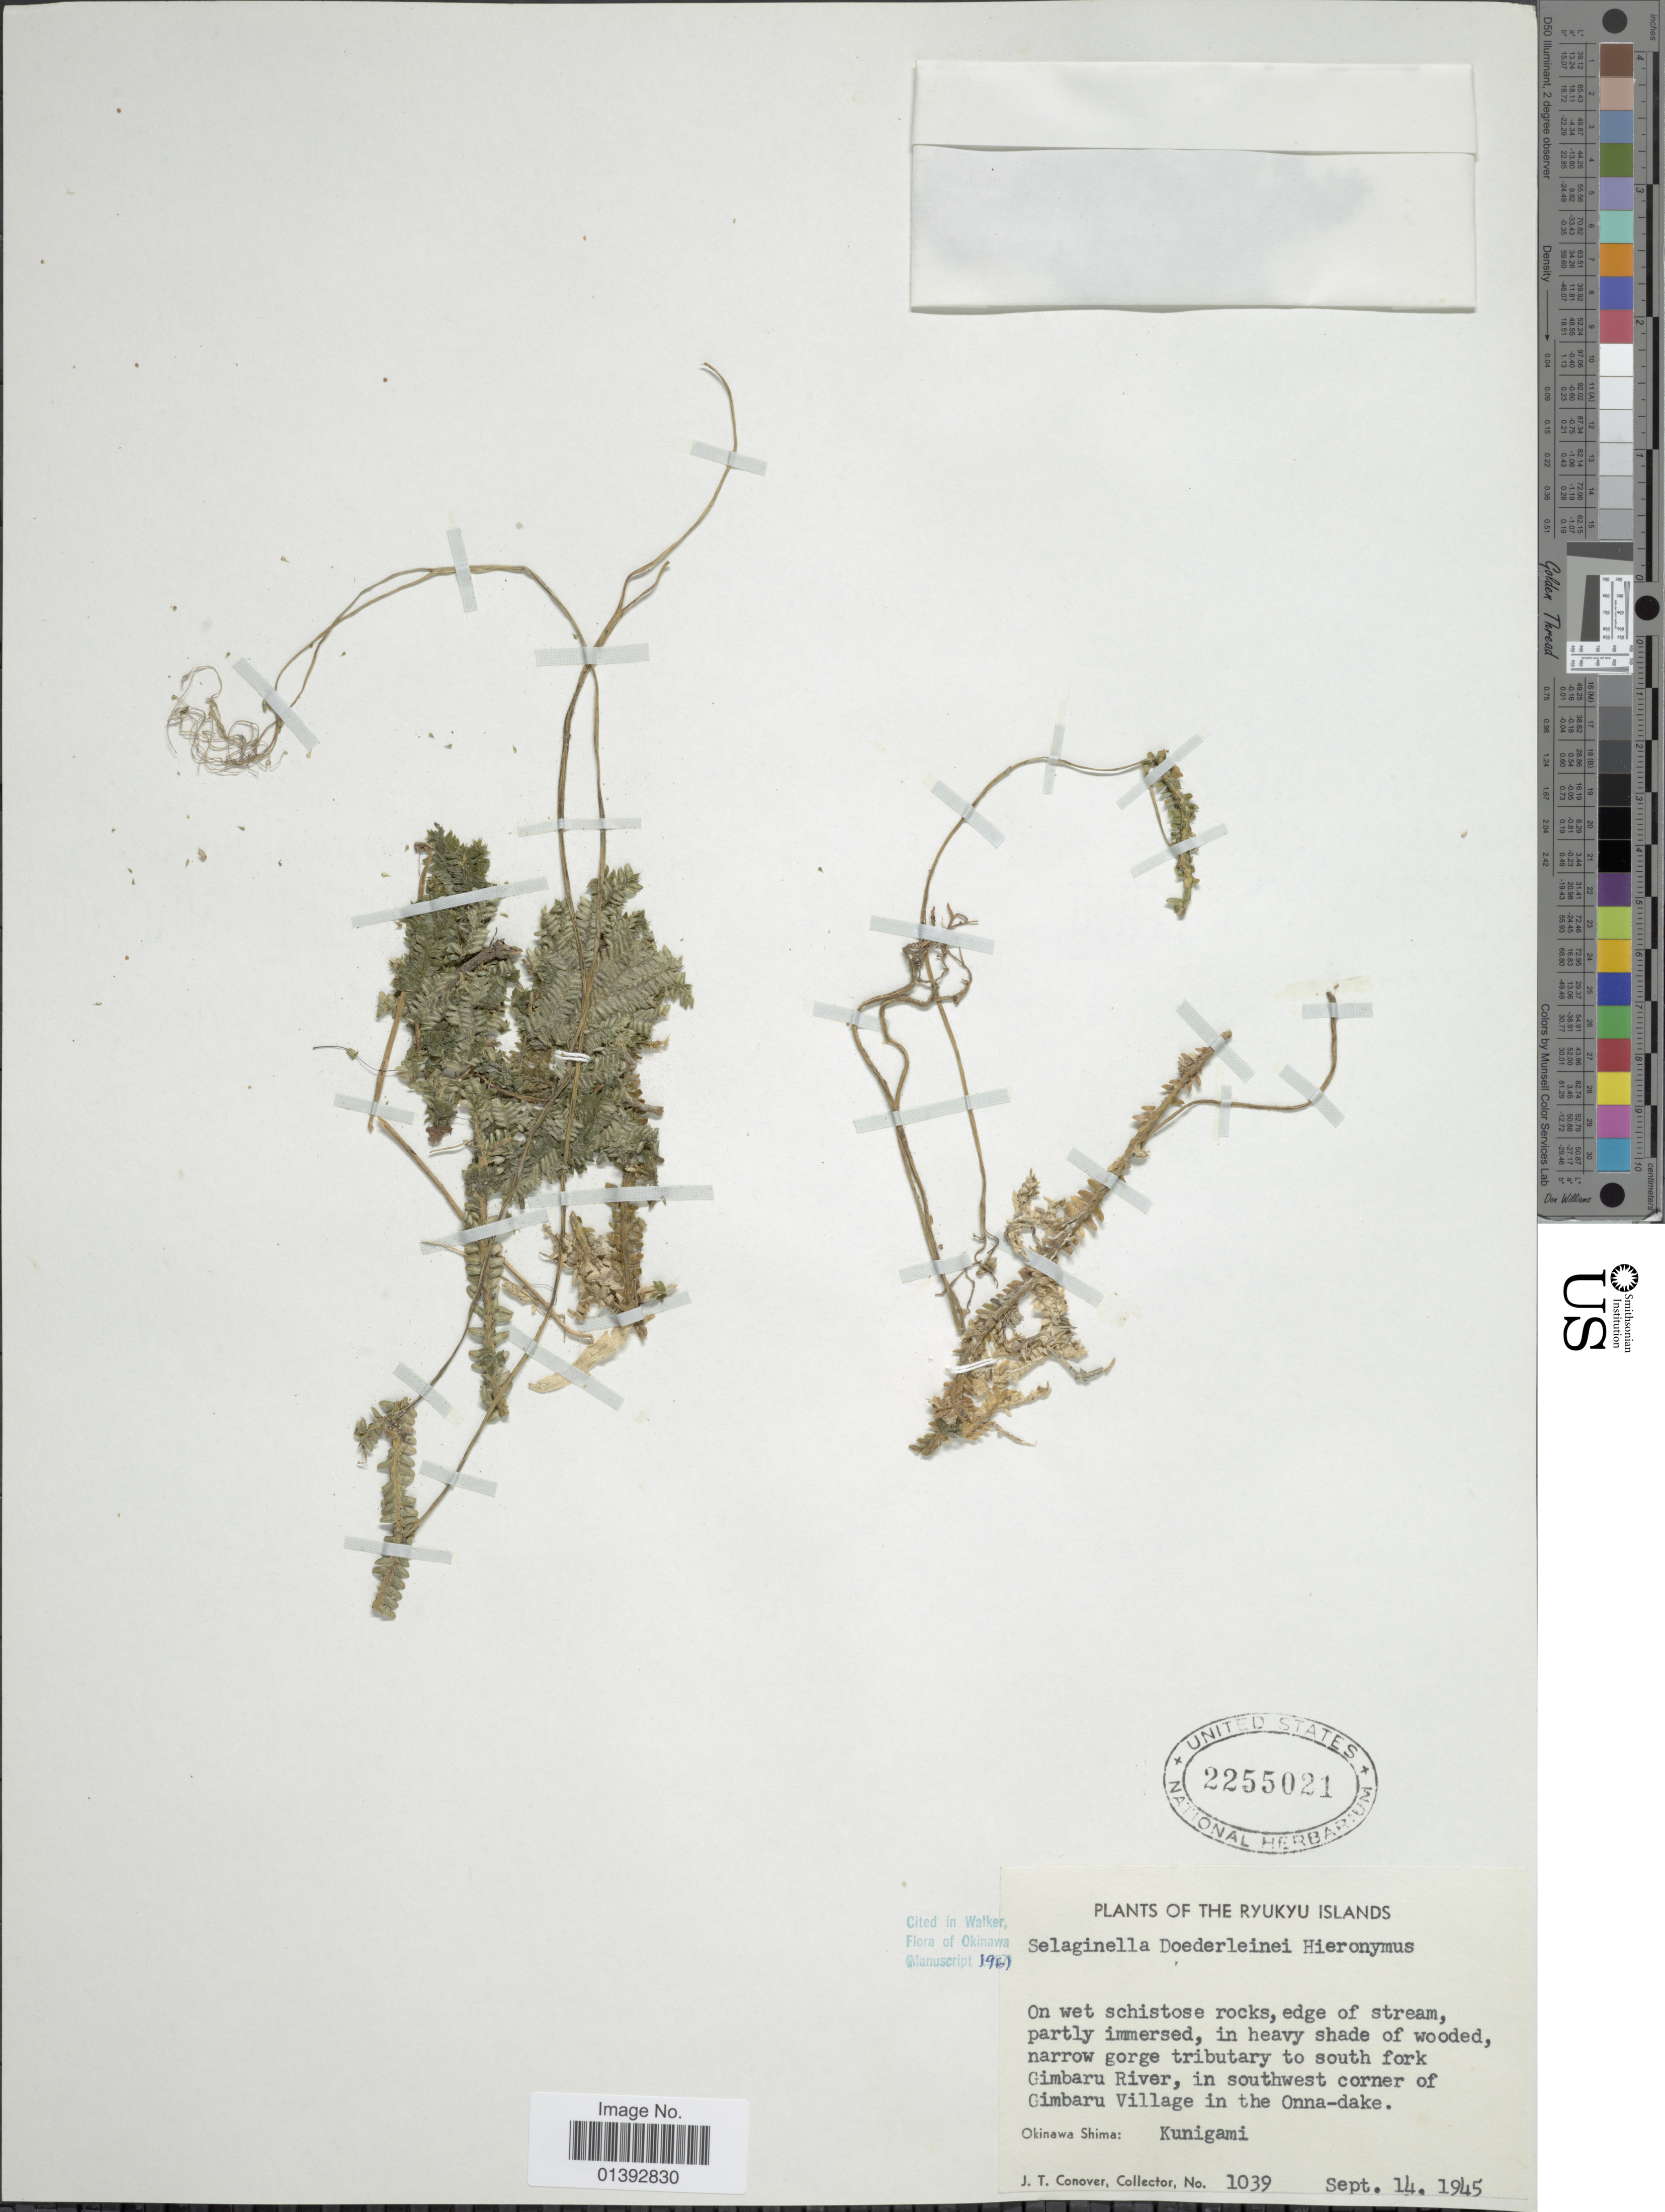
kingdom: Plantae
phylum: Tracheophyta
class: Lycopodiopsida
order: Selaginellales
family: Selaginellaceae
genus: Selaginella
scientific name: Selaginella doederleinii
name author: Hieron.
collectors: J. T. Conover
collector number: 1039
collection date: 1945-09-14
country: Japan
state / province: Okinawa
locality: Ryukyu Islands, narrow gorge tributary to south fork Gimbaru River, in southwest corner of Gimbaru Village in the Onna-dake, Okinawa Shima: Kunigami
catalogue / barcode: US 2255021